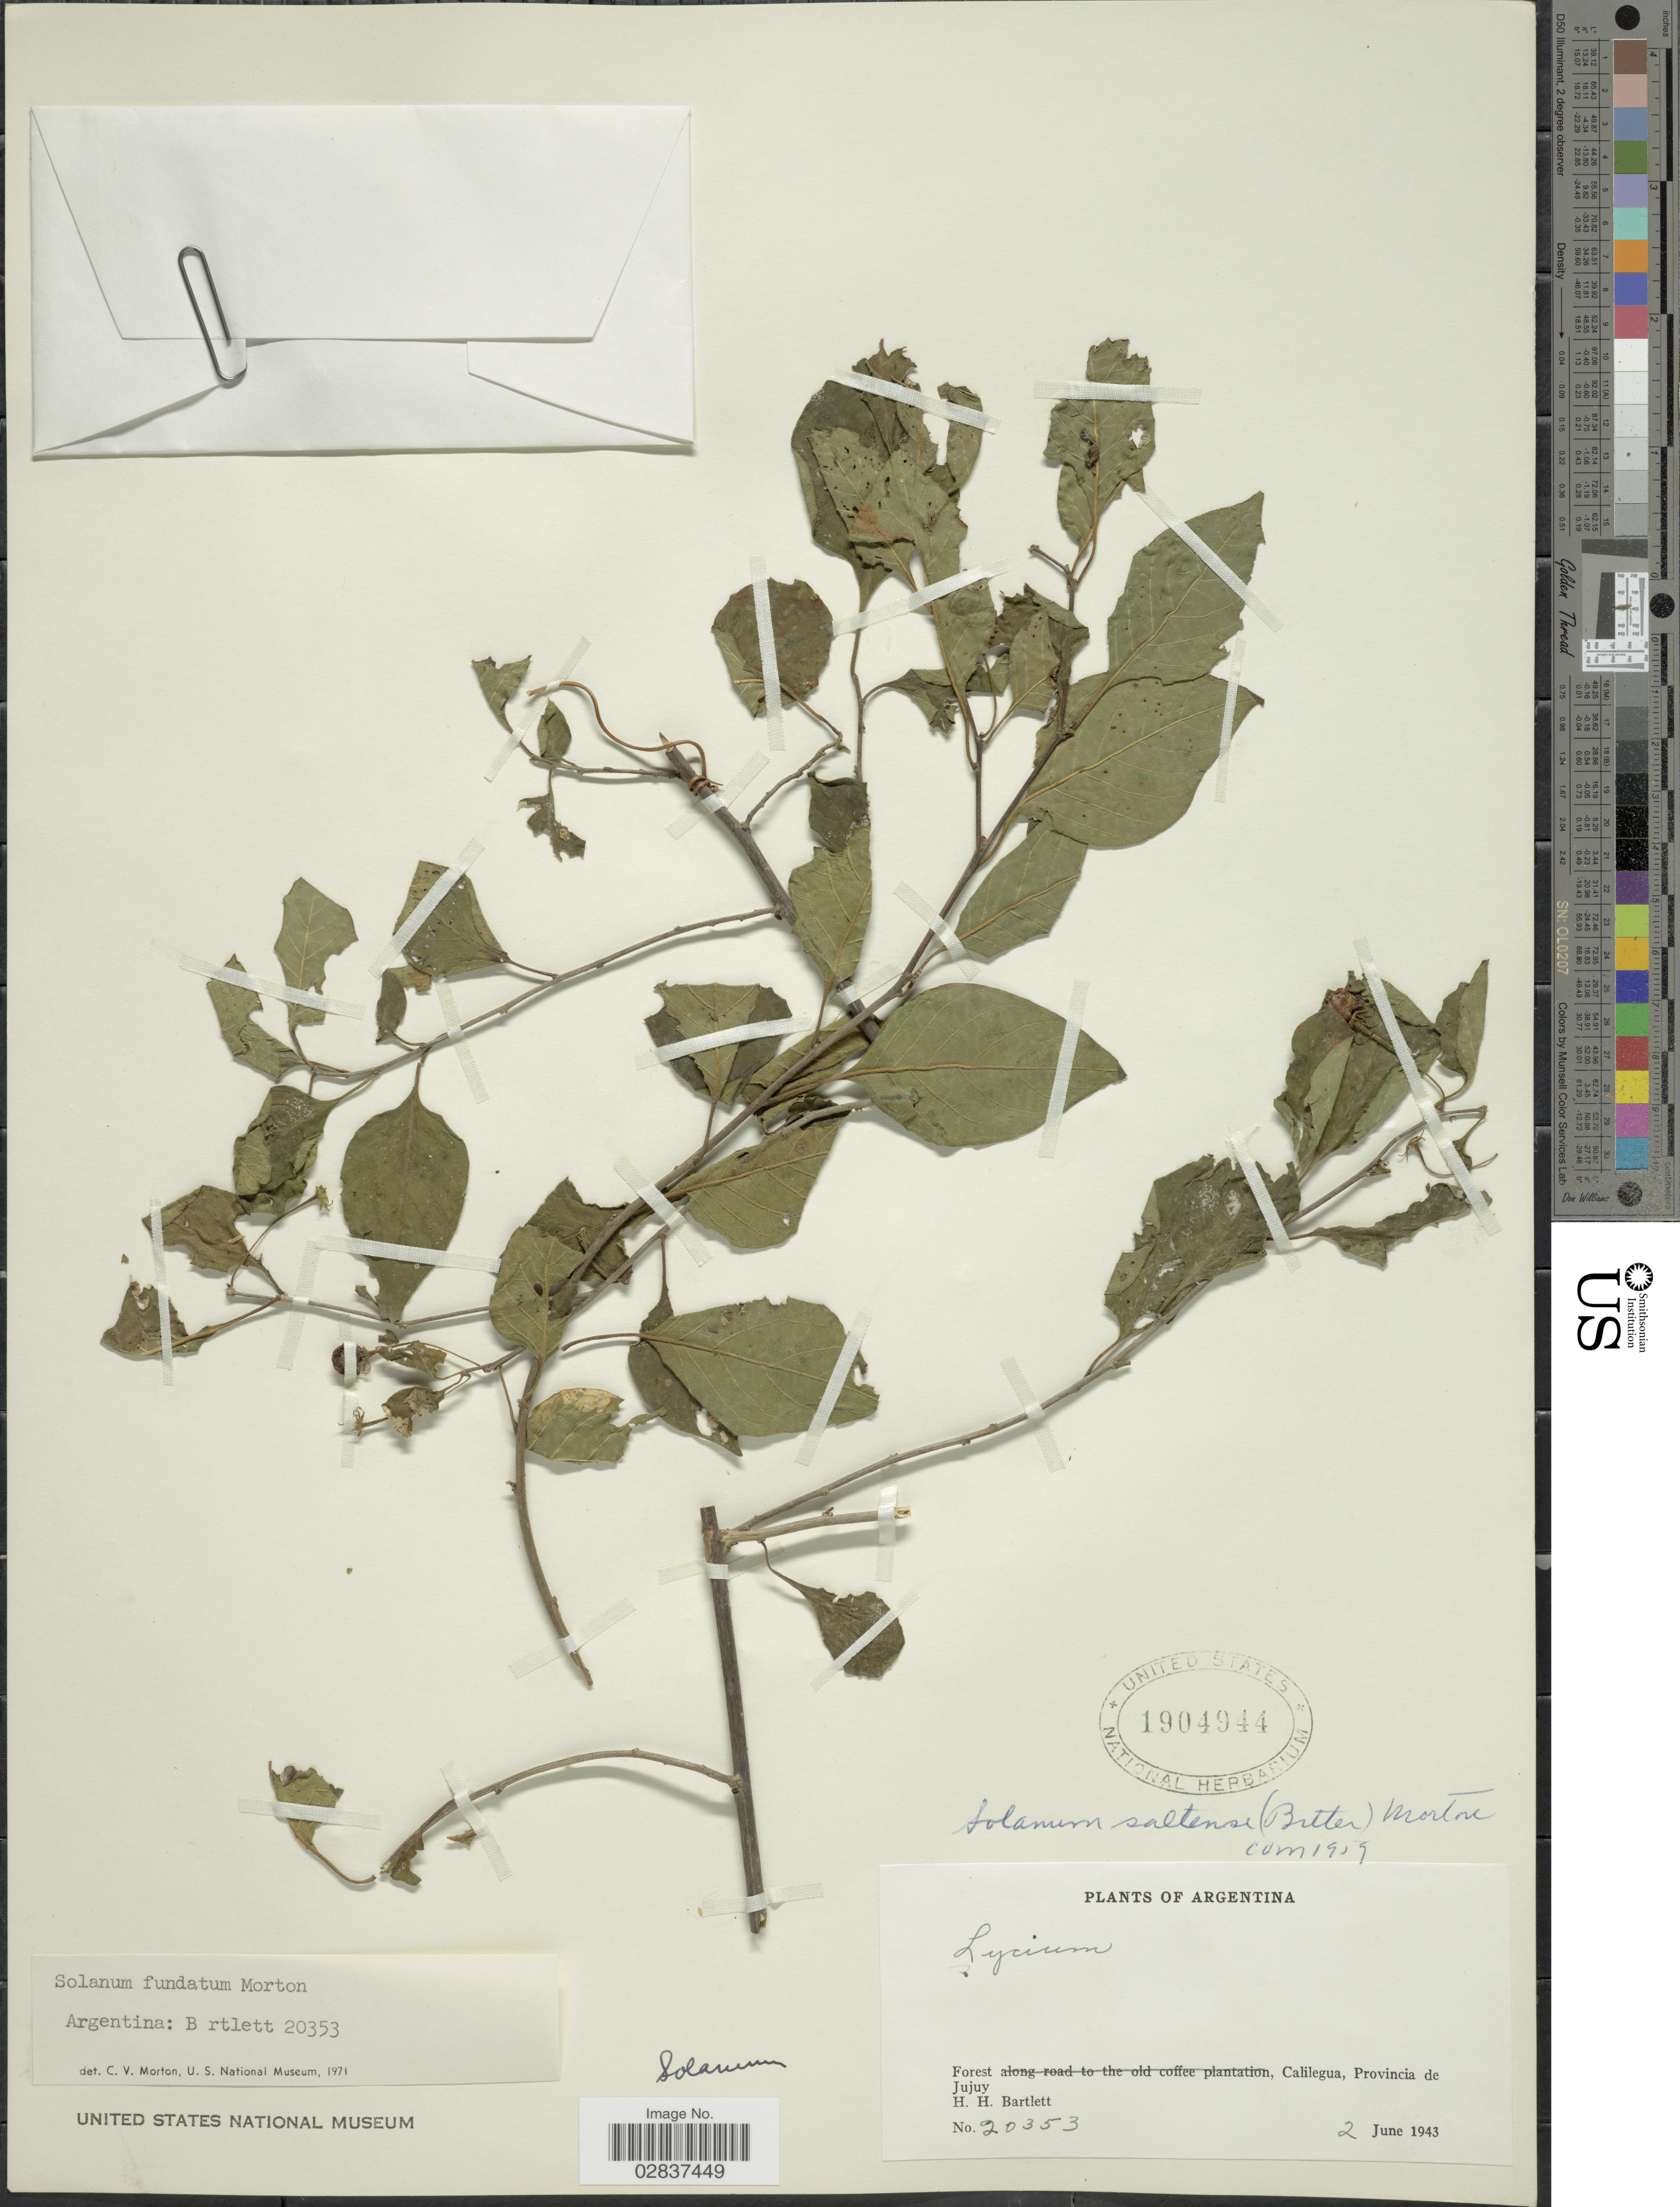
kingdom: Plantae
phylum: Tracheophyta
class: Magnoliopsida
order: Solanales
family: Solanaceae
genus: Lycianthes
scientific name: Lycianthes fasciculata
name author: (Rusby) Bitter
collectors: H. H. Bartlett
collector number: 20353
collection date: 1943-06-02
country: Argentina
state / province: Jujuy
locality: Forest, Calilegua.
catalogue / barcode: US 1904944